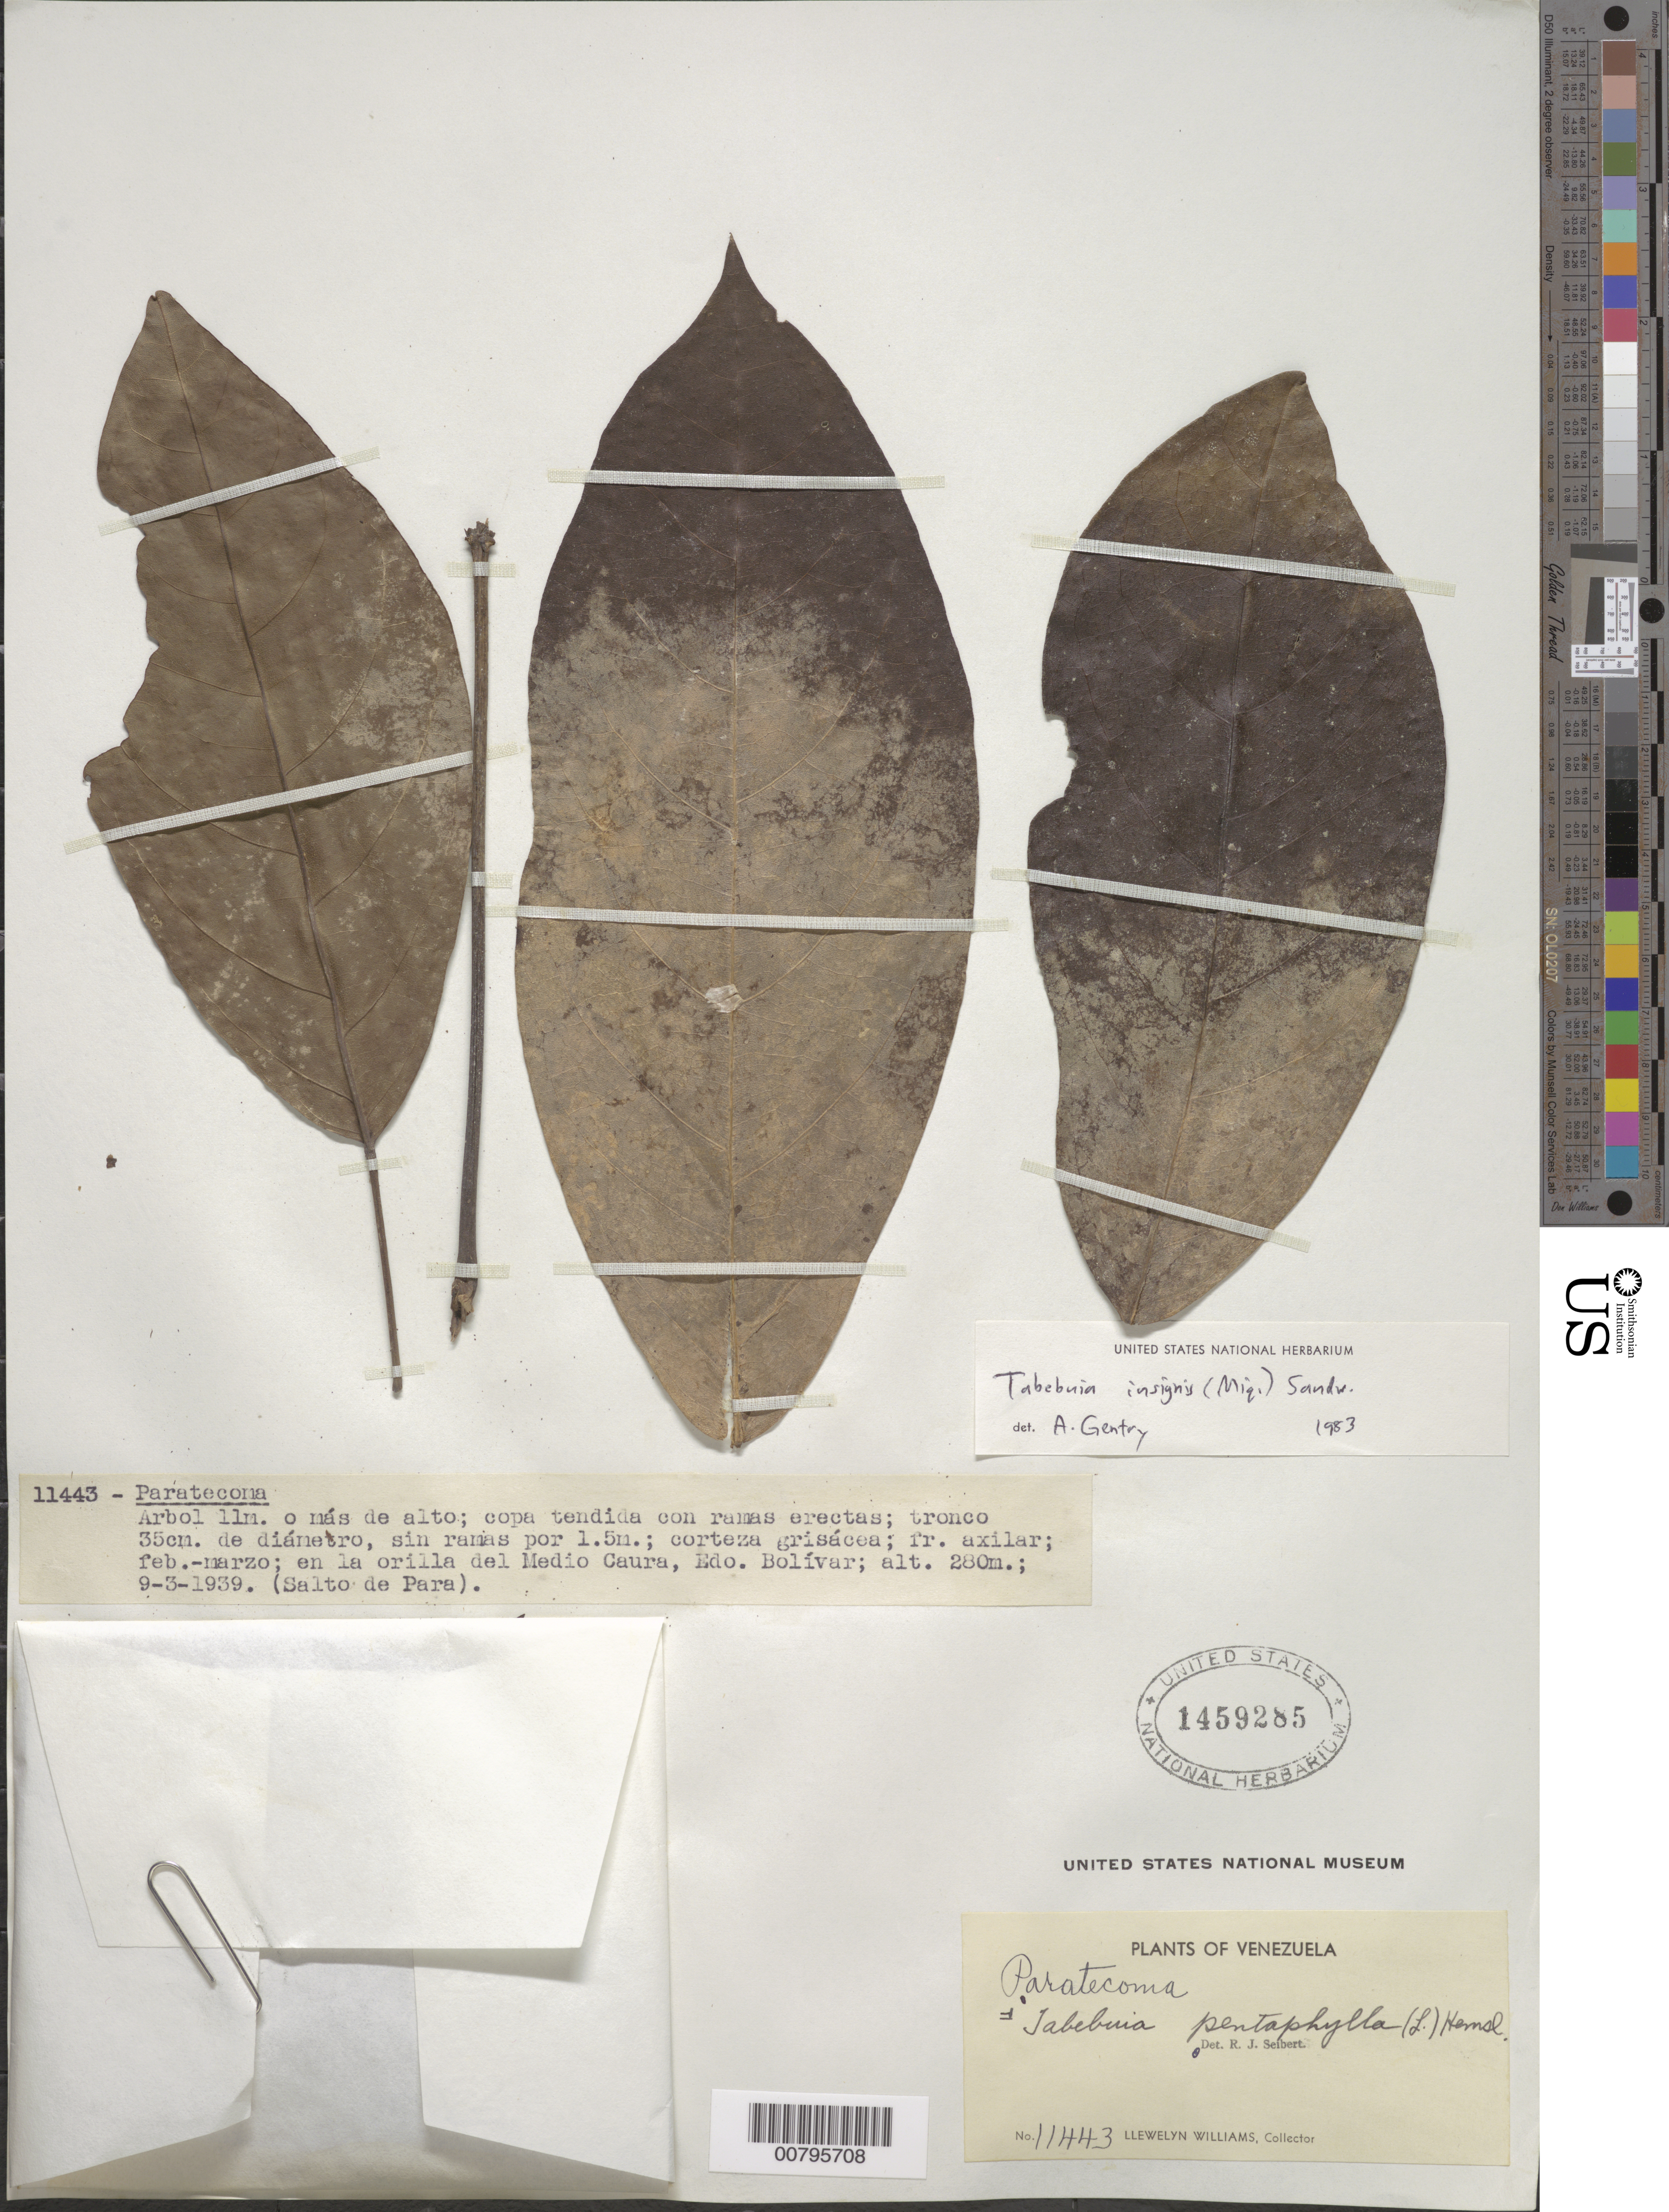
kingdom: Plantae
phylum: Tracheophyta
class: Magnoliopsida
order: Lamiales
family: Bignoniaceae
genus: Tabebuia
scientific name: Tabebuia insignis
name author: (Miq.) Sandwith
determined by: Gentry, A. H.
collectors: Ll. Williams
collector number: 11443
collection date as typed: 9-Mar-39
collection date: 1939-03-09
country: Venezuela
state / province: Bolívar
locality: Salto de Para, Medio Caura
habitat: Orilla del Caura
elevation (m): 280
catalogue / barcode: US 1459285